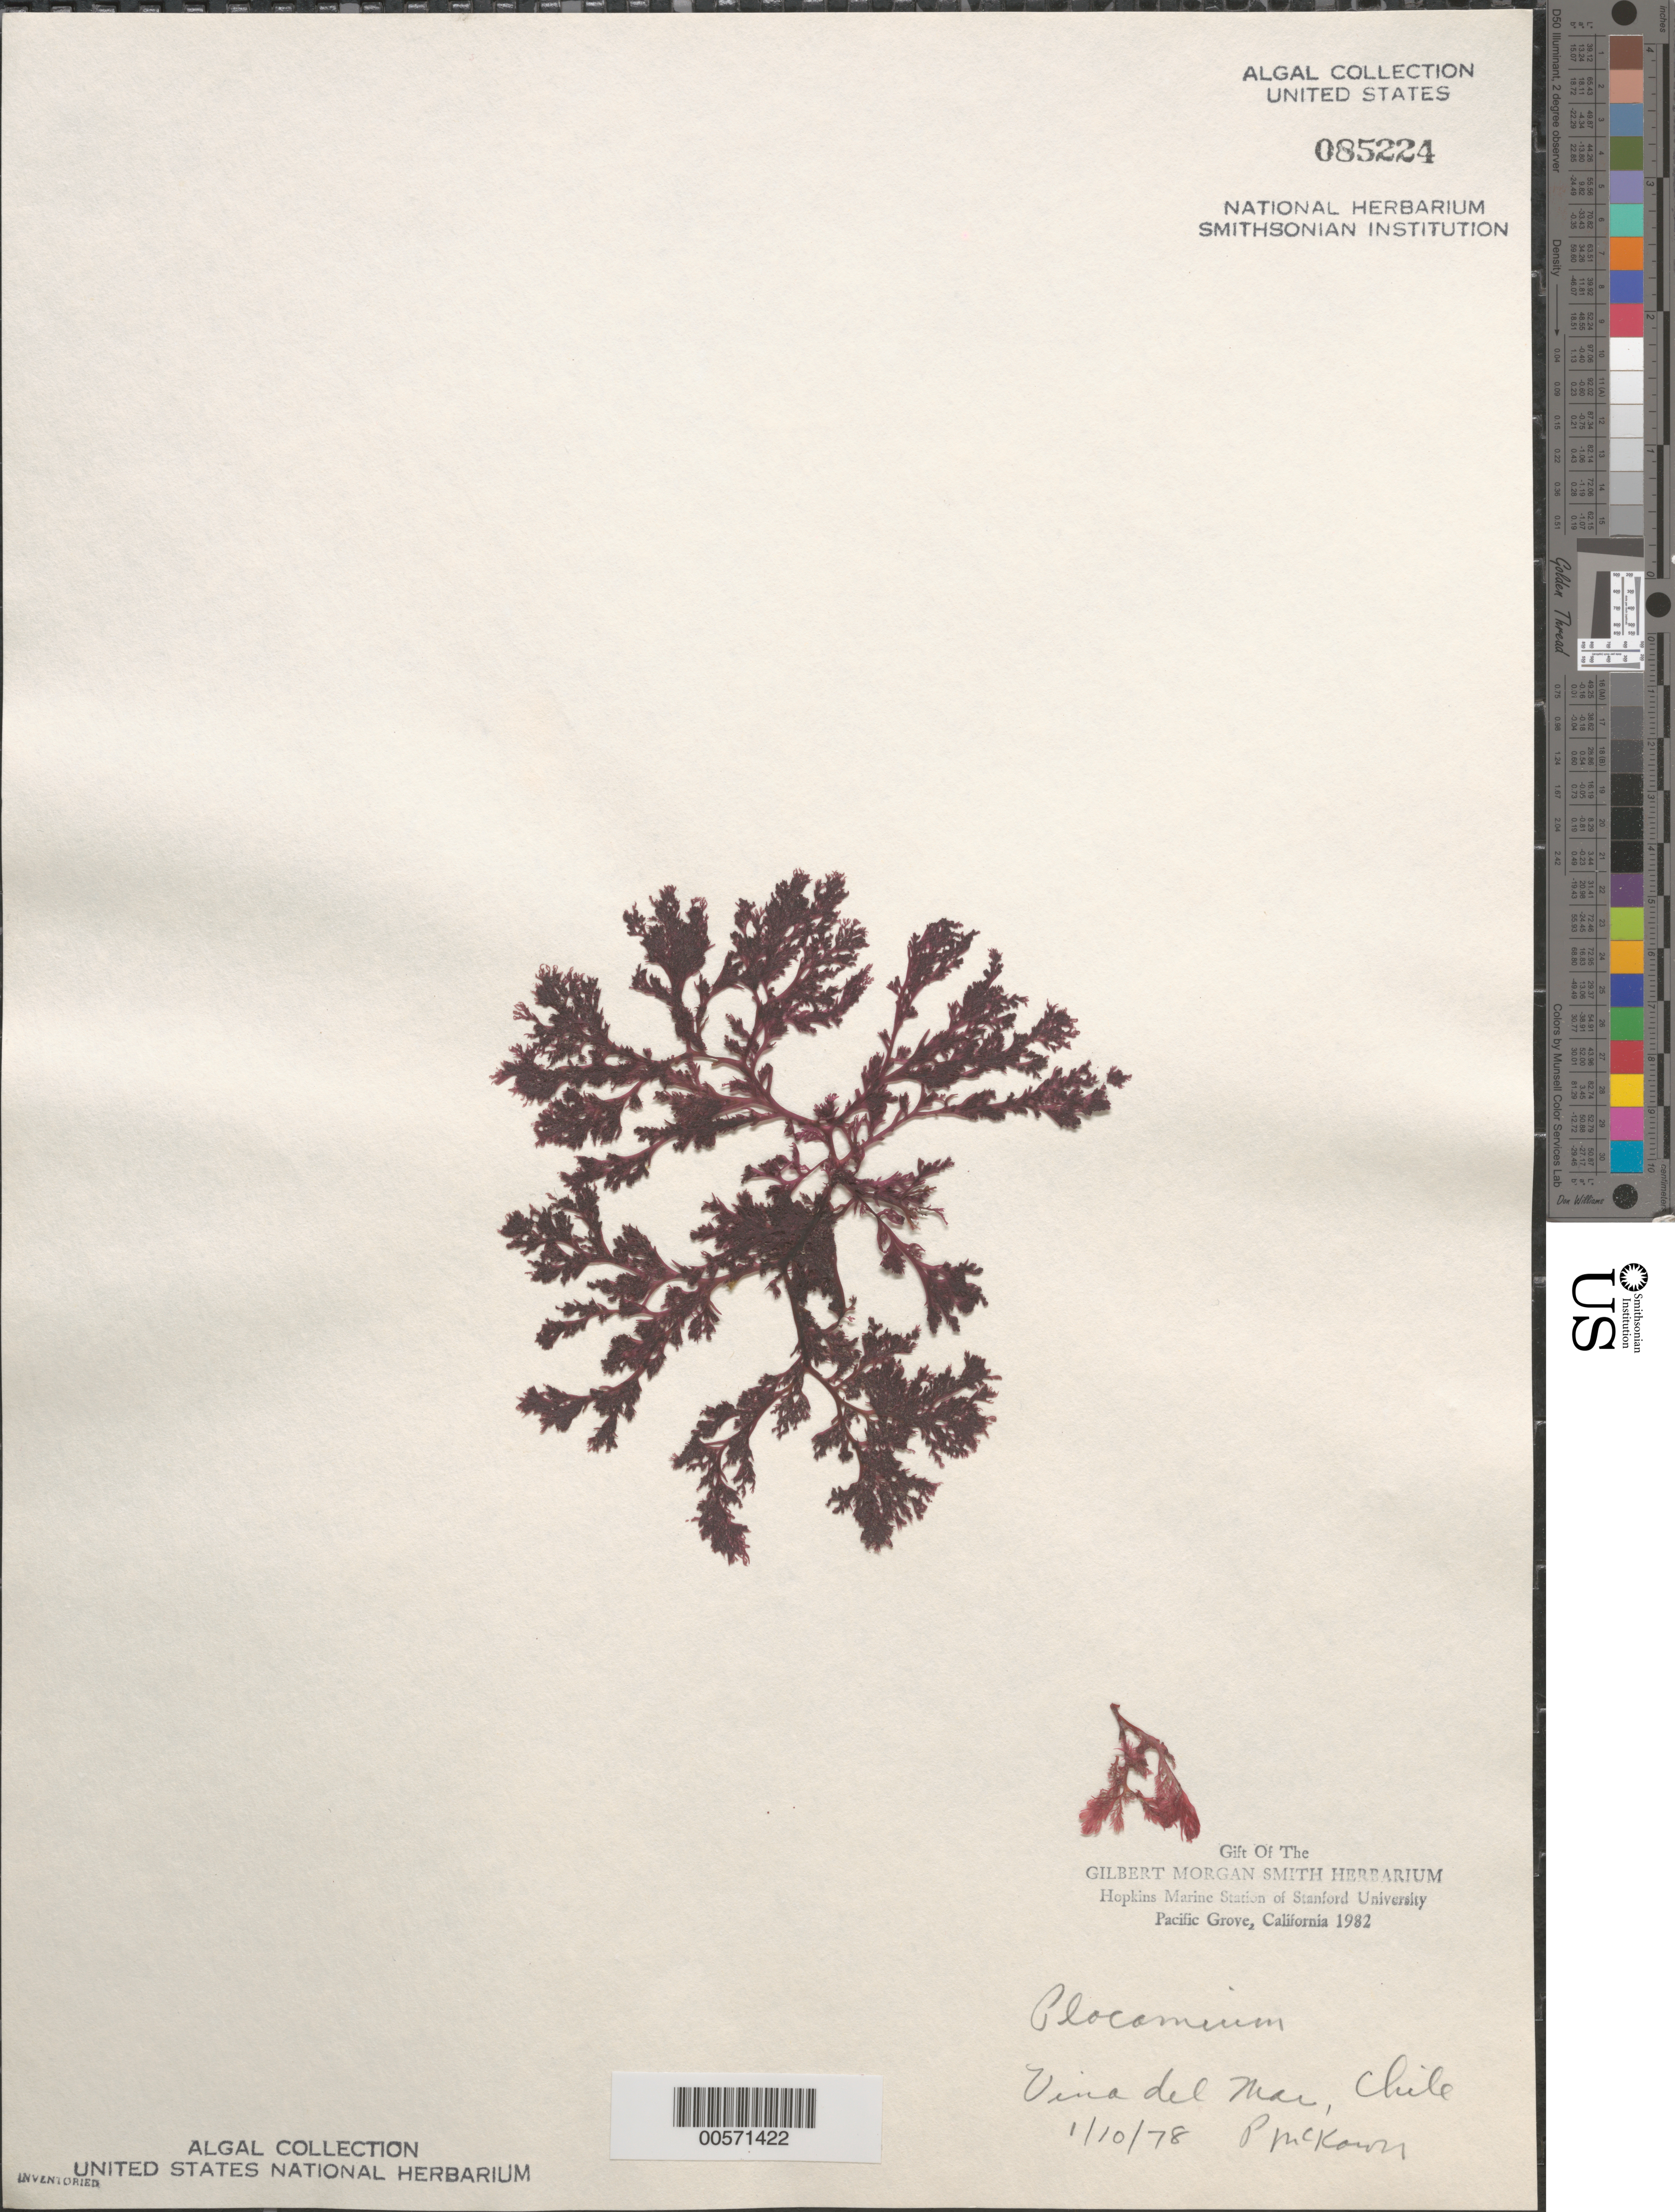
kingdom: Plantae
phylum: Rhodophyta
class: Florideophyceae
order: Plocamiales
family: Plocamiaceae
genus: Plocamium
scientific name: Plocamium sp.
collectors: P. McKown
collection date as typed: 10 Jan 1978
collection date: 1978-01-10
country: Chile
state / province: Valparaíso (V)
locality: Vina del Mar, east of Valparaiso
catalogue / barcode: US 85224